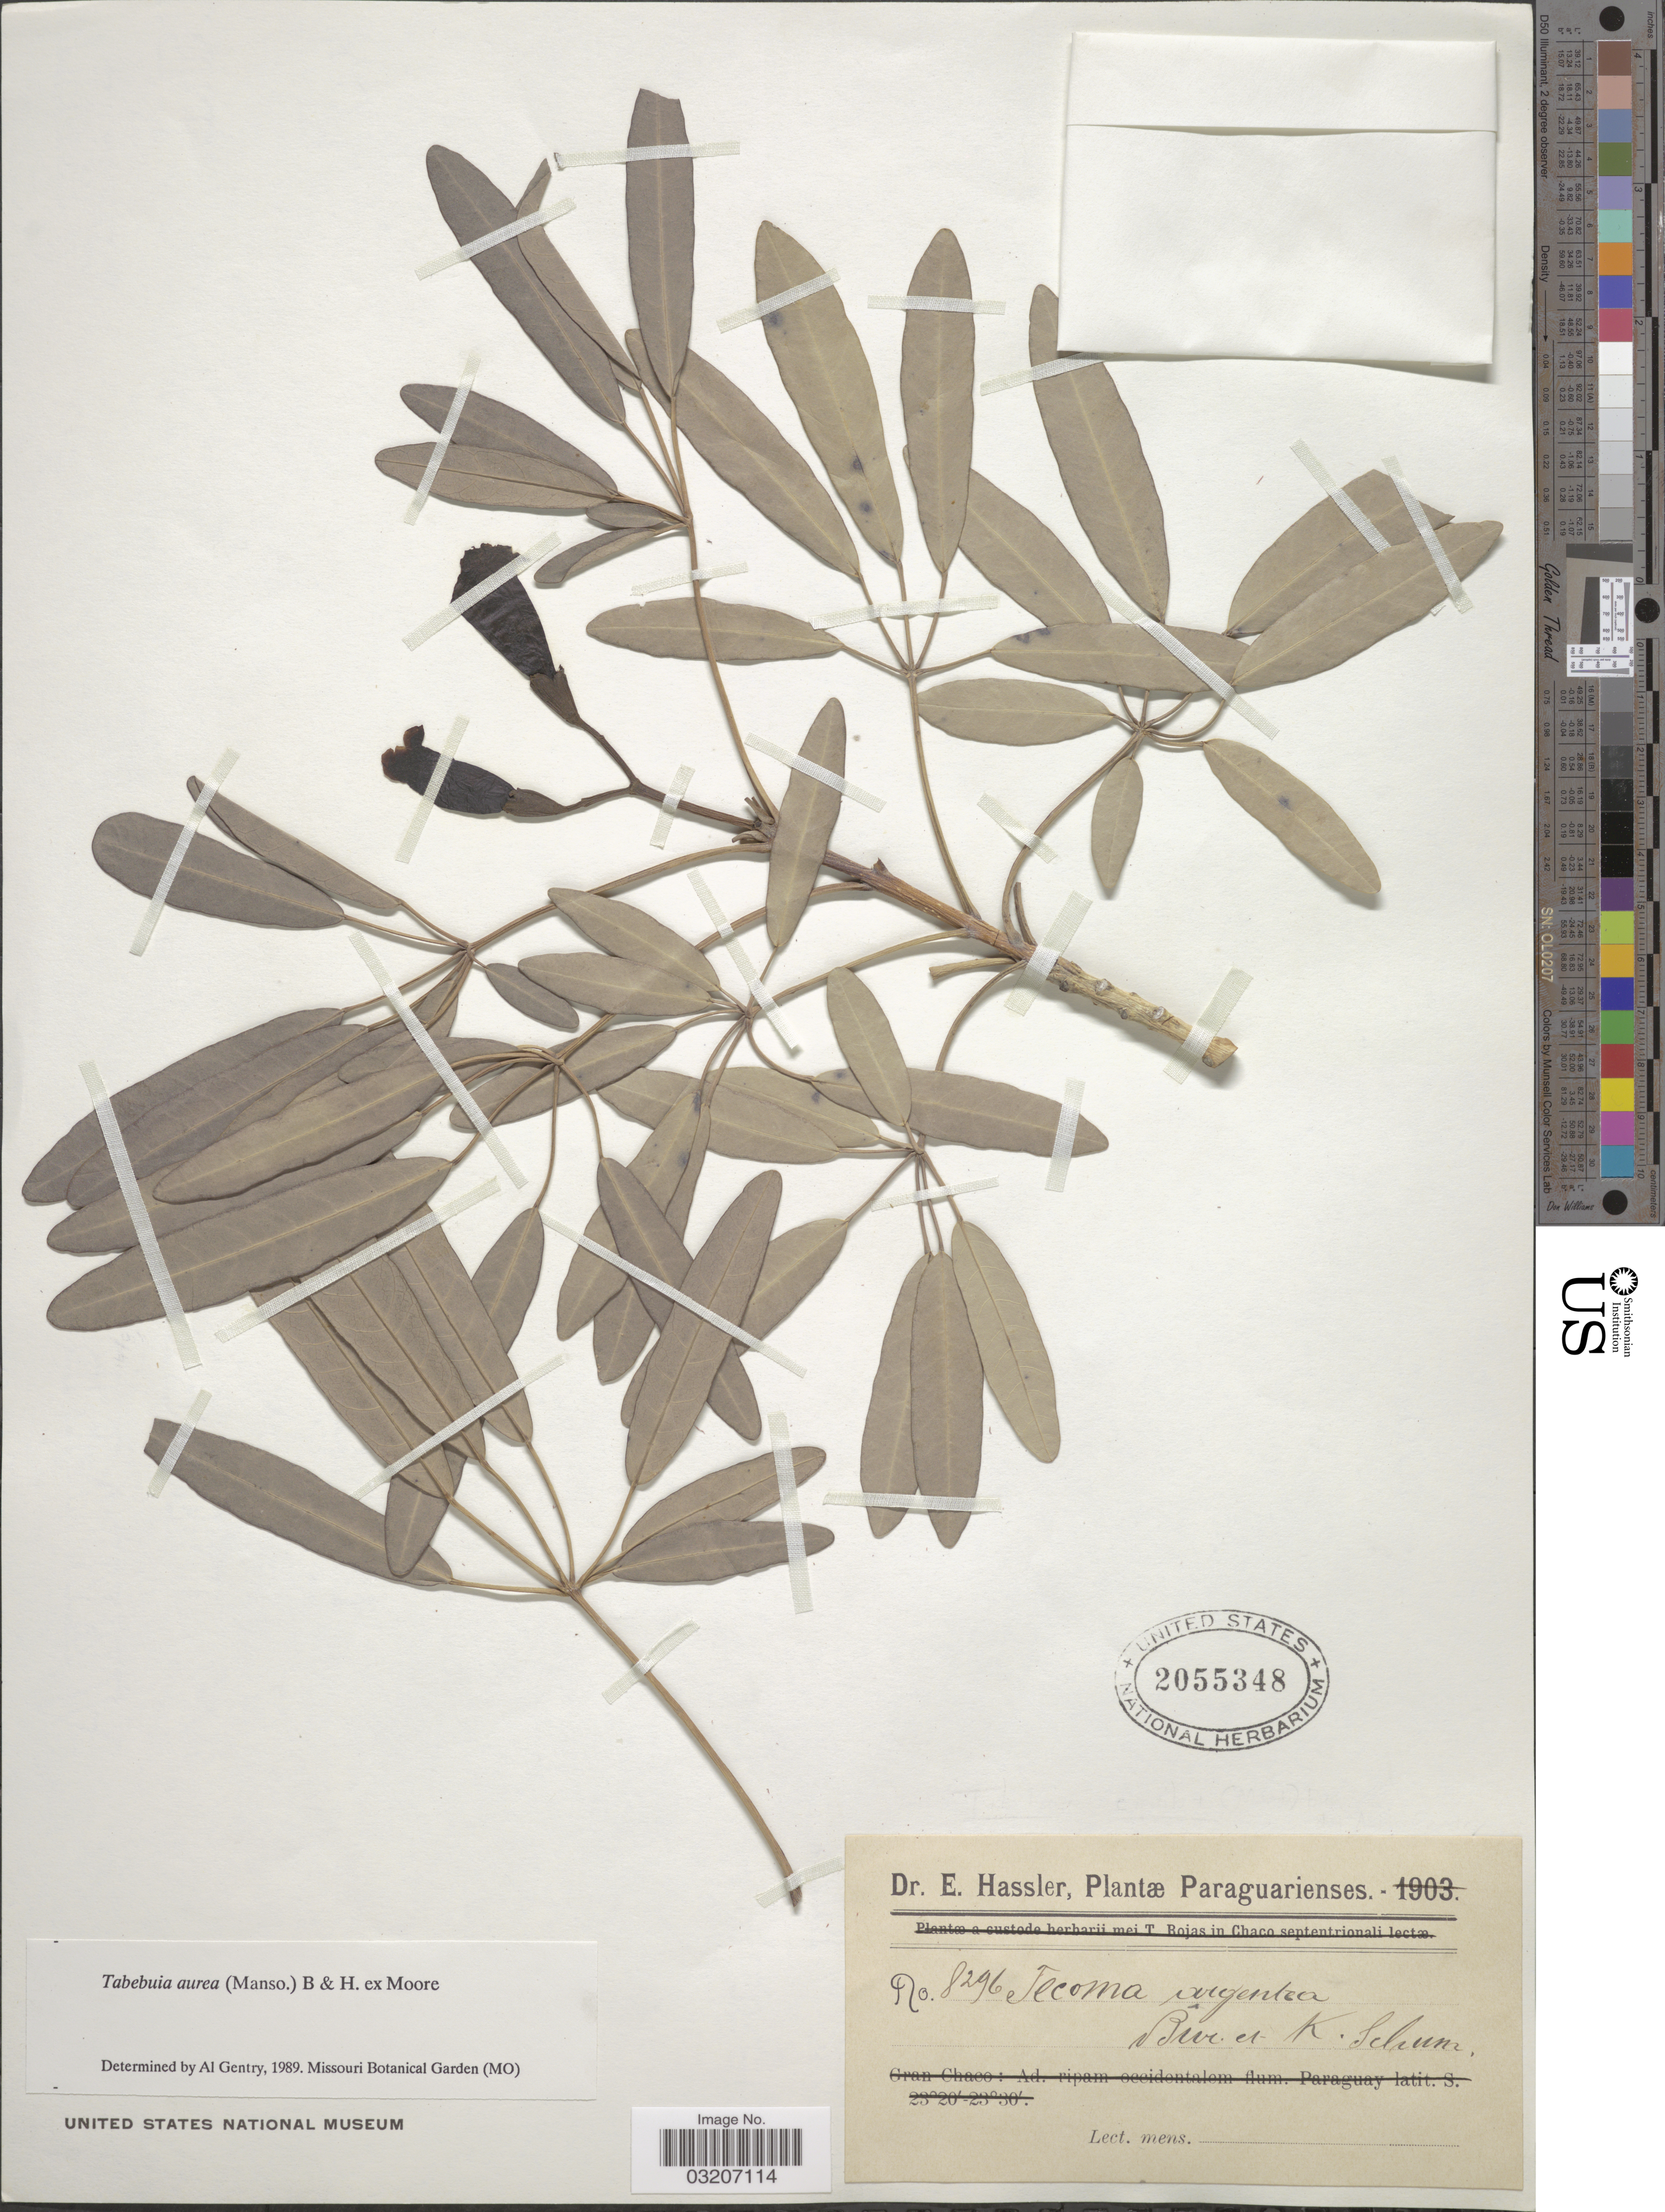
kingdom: Plantae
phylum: Tracheophyta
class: Magnoliopsida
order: Lamiales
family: Bignoniaceae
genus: Tabebuia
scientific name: Tabebuia aurea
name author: (Silva Manso) Benth. & Hook. f. ex S. Moore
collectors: E. Hassler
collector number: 8296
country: Paraguay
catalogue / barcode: US 2055348